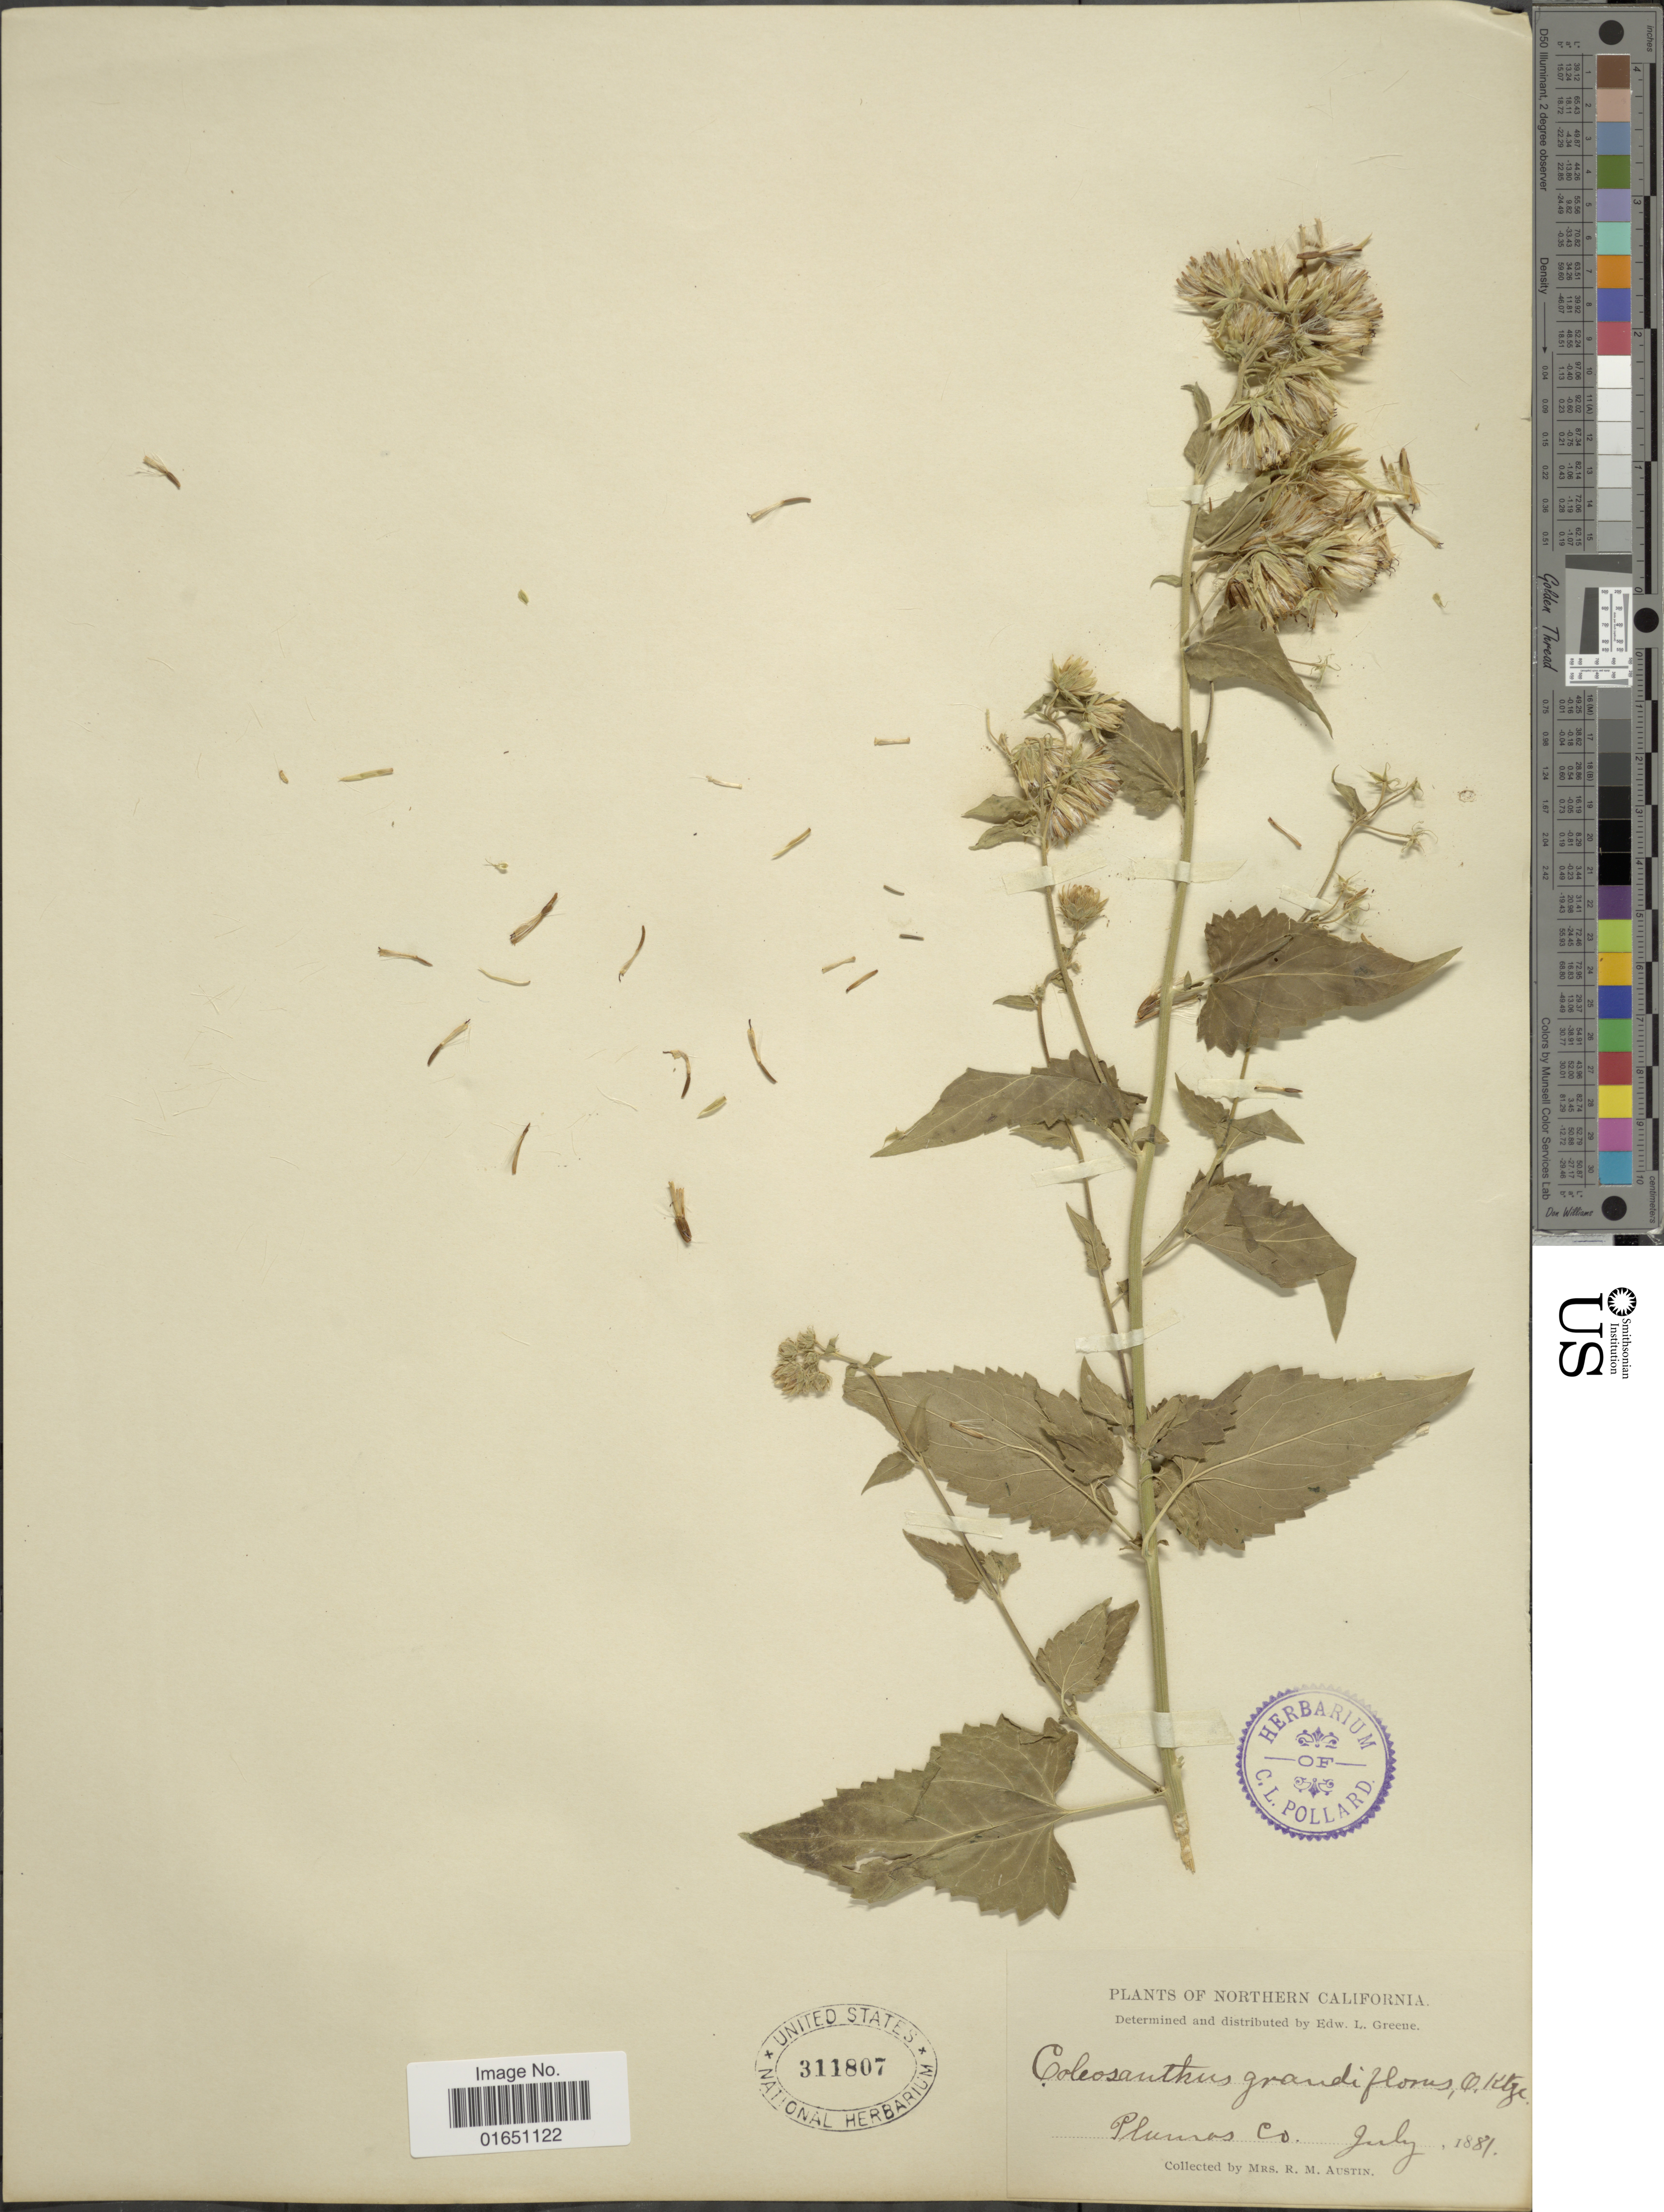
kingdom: Plantae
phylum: Tracheophyta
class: Magnoliopsida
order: Asterales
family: Asteraceae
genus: Brickellia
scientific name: Brickellia grandiflora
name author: (Hook.) Nutt.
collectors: R. Austin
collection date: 1881-07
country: United States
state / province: California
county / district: Plumas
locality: Northern California, Plumas Co.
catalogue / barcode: US 311807